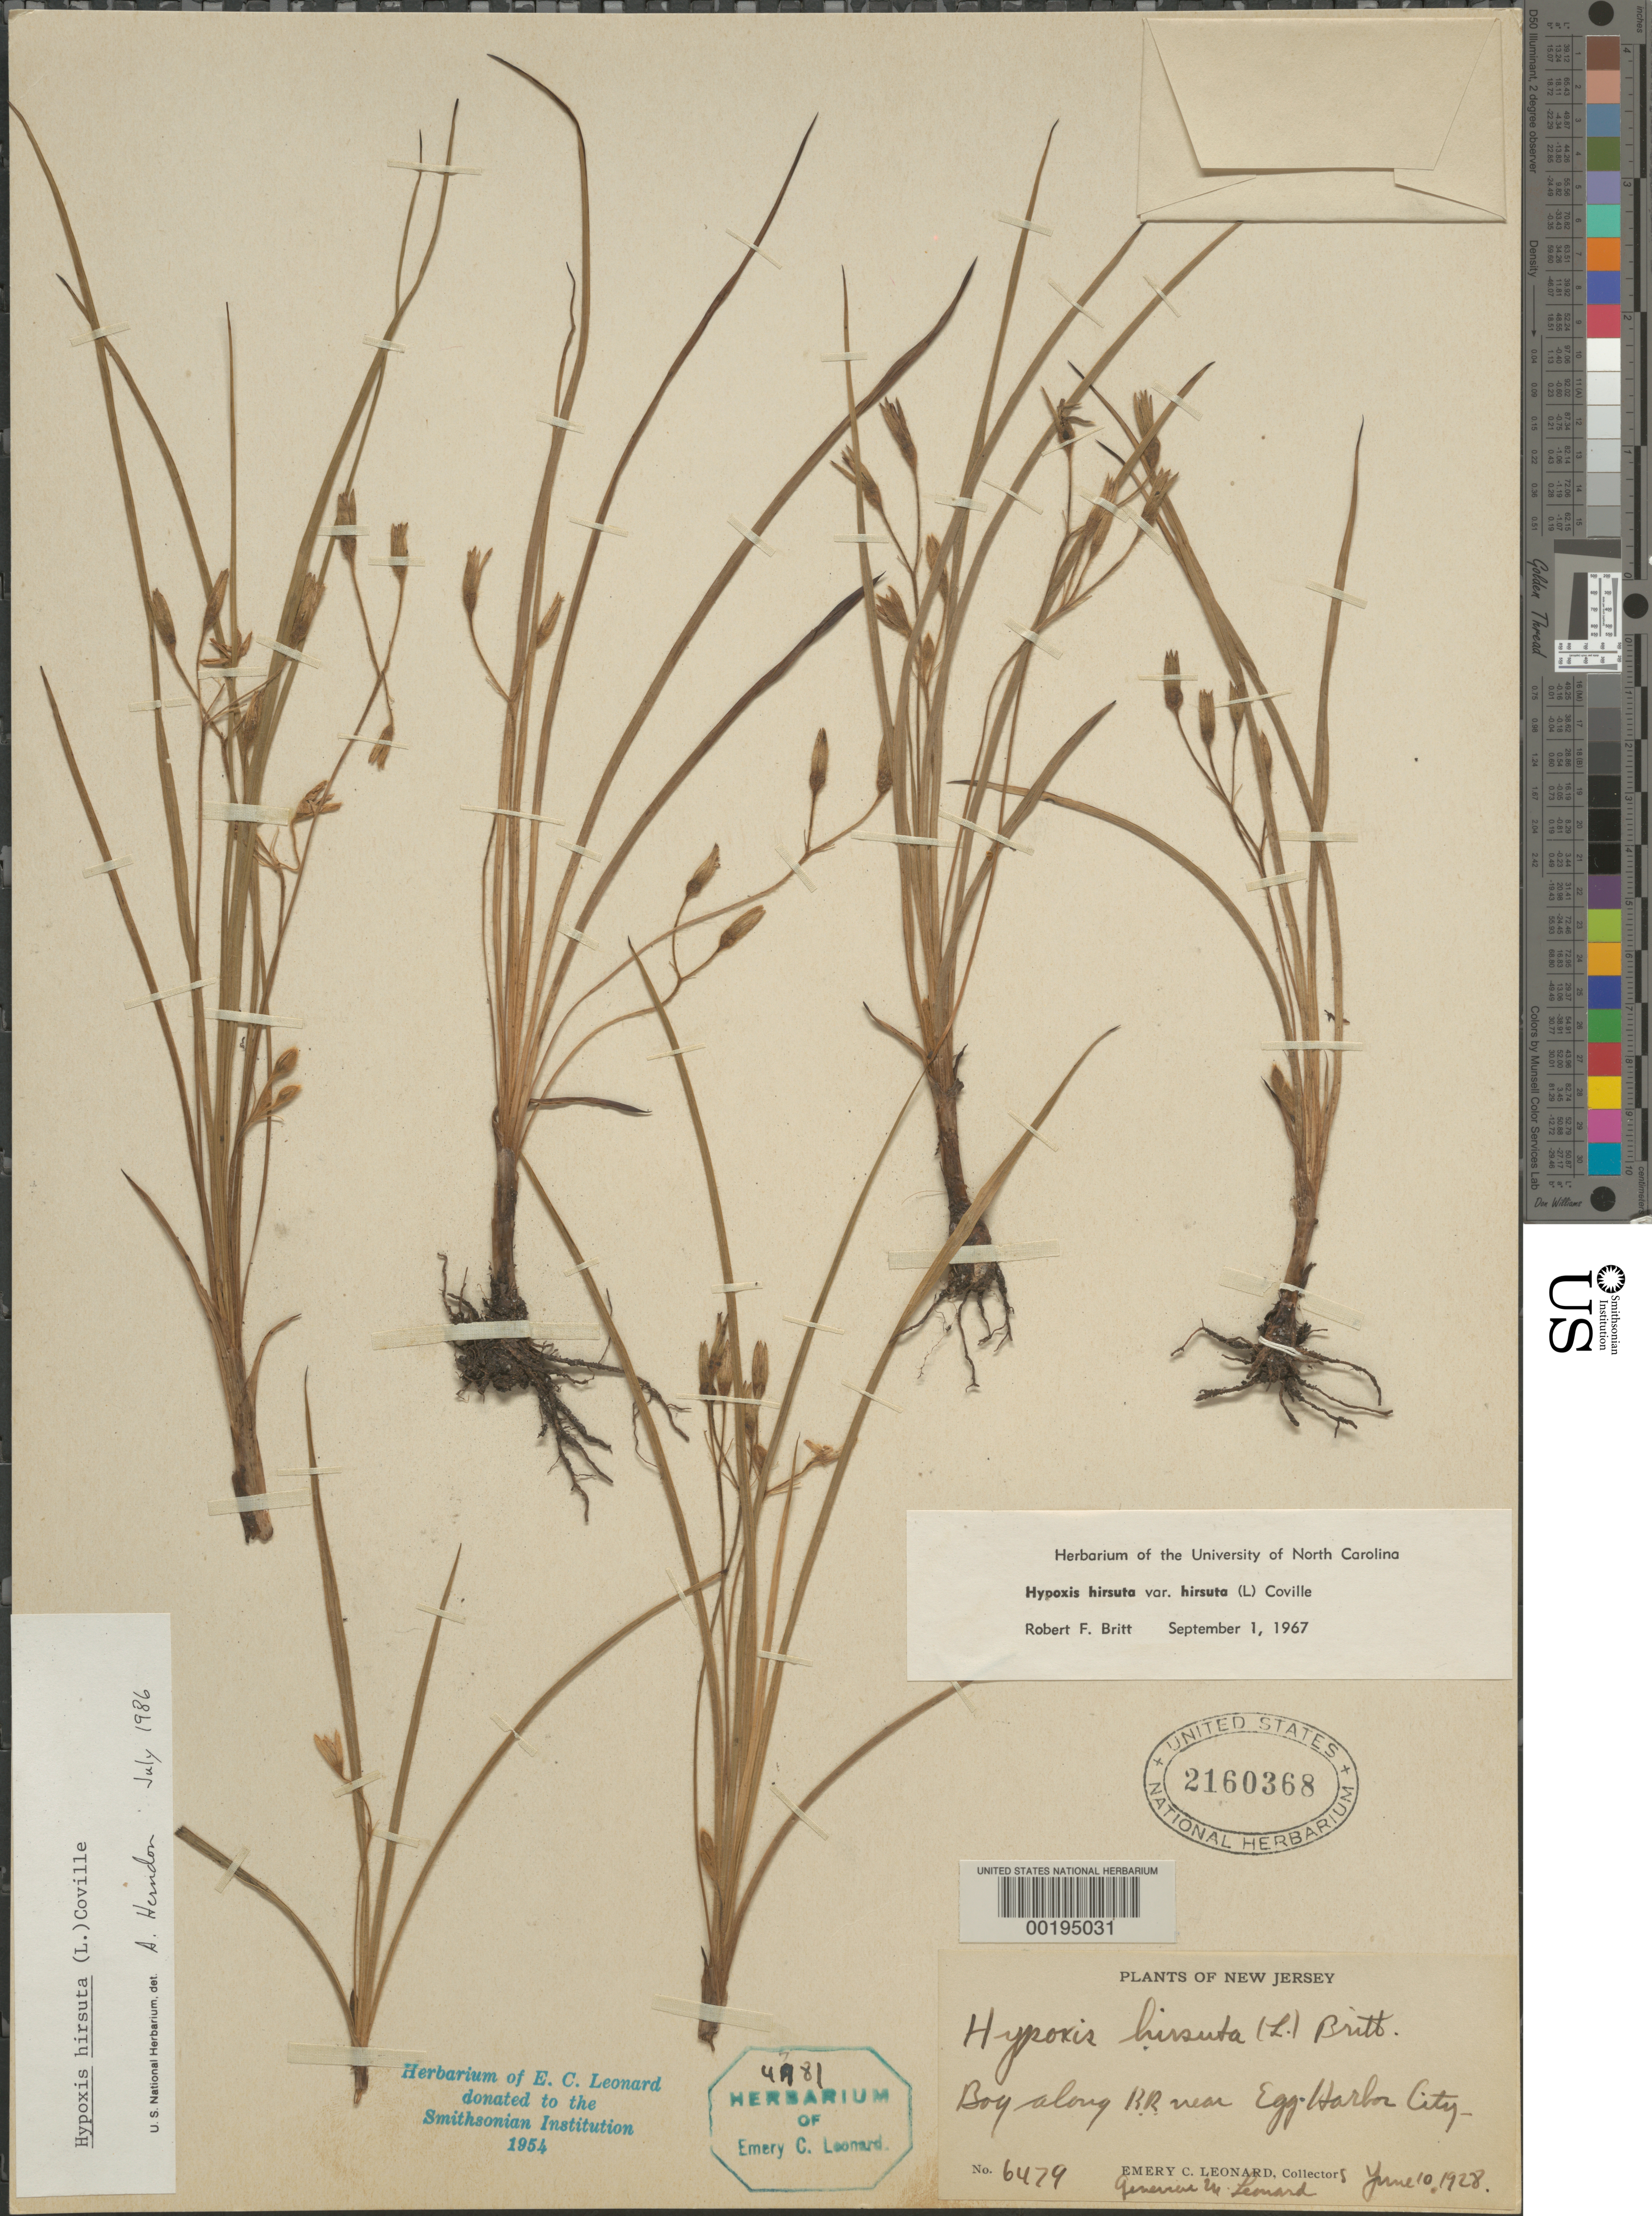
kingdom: Plantae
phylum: Tracheophyta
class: Liliopsida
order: Asparagales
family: Hypoxidaceae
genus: Hypoxis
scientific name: Hypoxis hirsuta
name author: (L.) Coville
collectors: E. C. Leonard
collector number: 6479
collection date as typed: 10 Jun 1928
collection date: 1928-06-10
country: United States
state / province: New Jersey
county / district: Atlantic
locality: Egg Harbor City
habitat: Bog along rr near city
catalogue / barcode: US 2160368